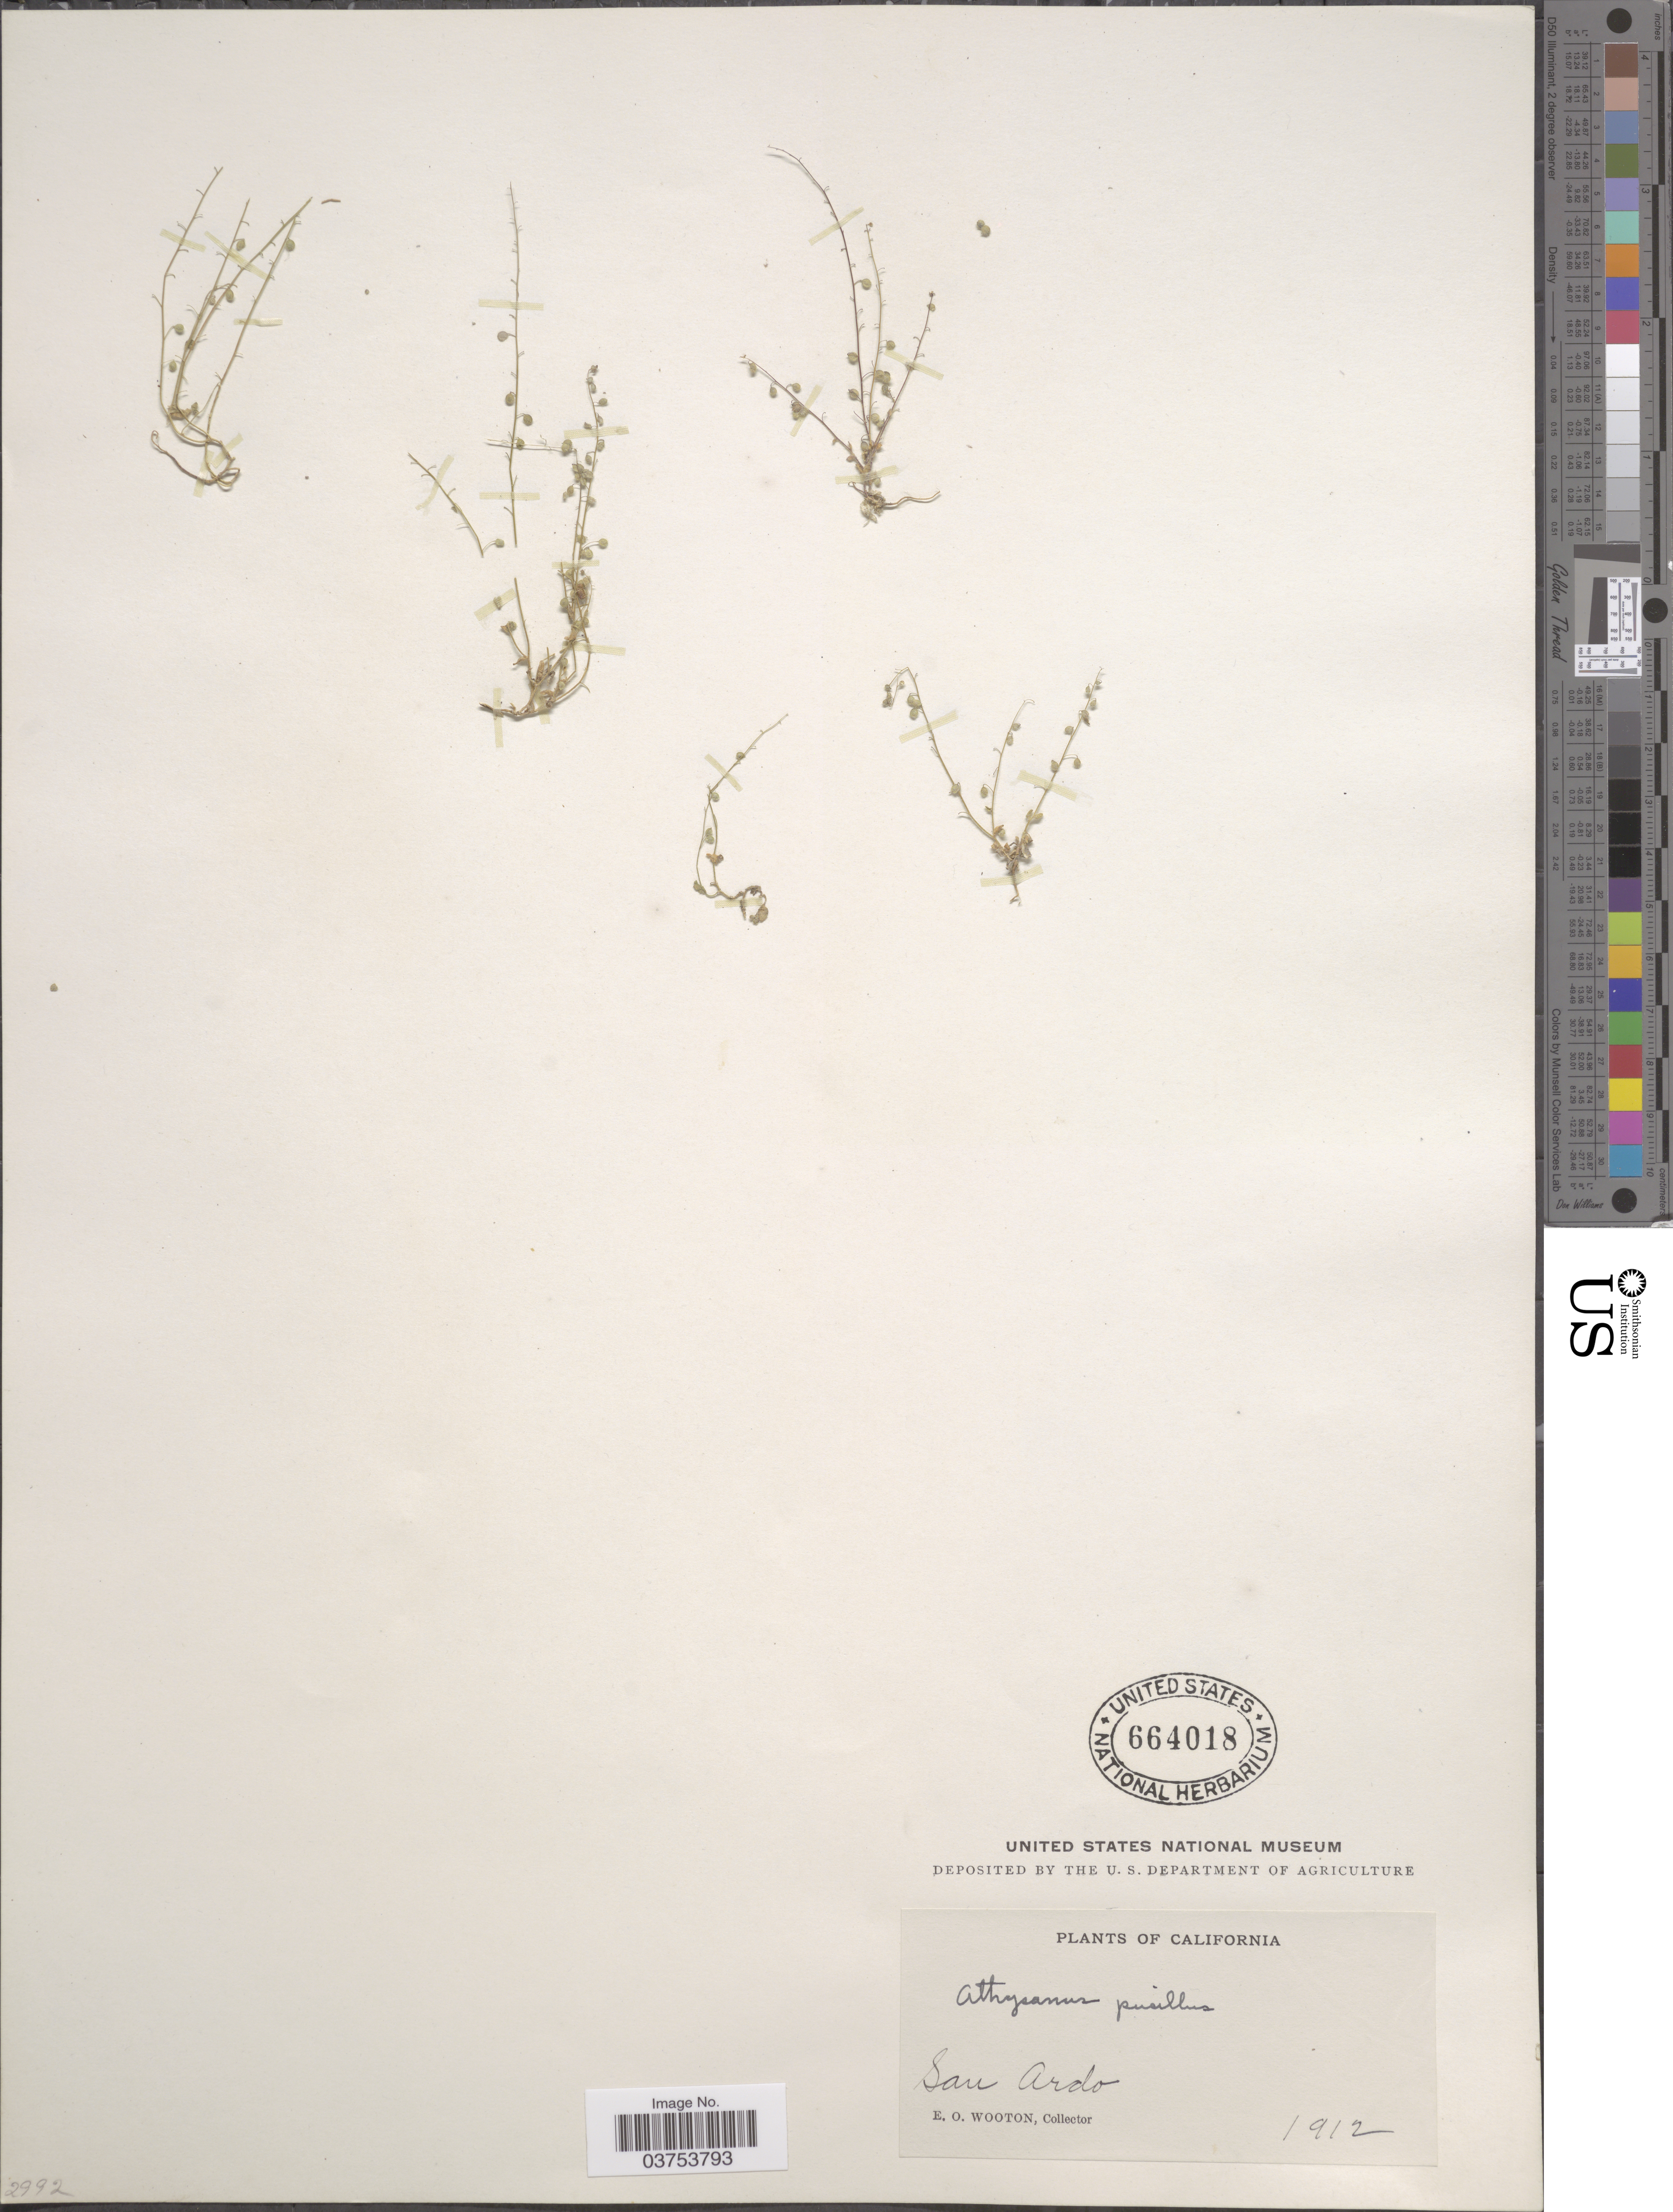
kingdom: Plantae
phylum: Tracheophyta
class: Magnoliopsida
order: Brassicales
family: Brassicaceae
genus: Athysanus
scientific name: Athysanus pusillus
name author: (Hook.) Greene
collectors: E. O. Wooton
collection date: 1912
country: United States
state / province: California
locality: San Ardo.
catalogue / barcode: US 664018